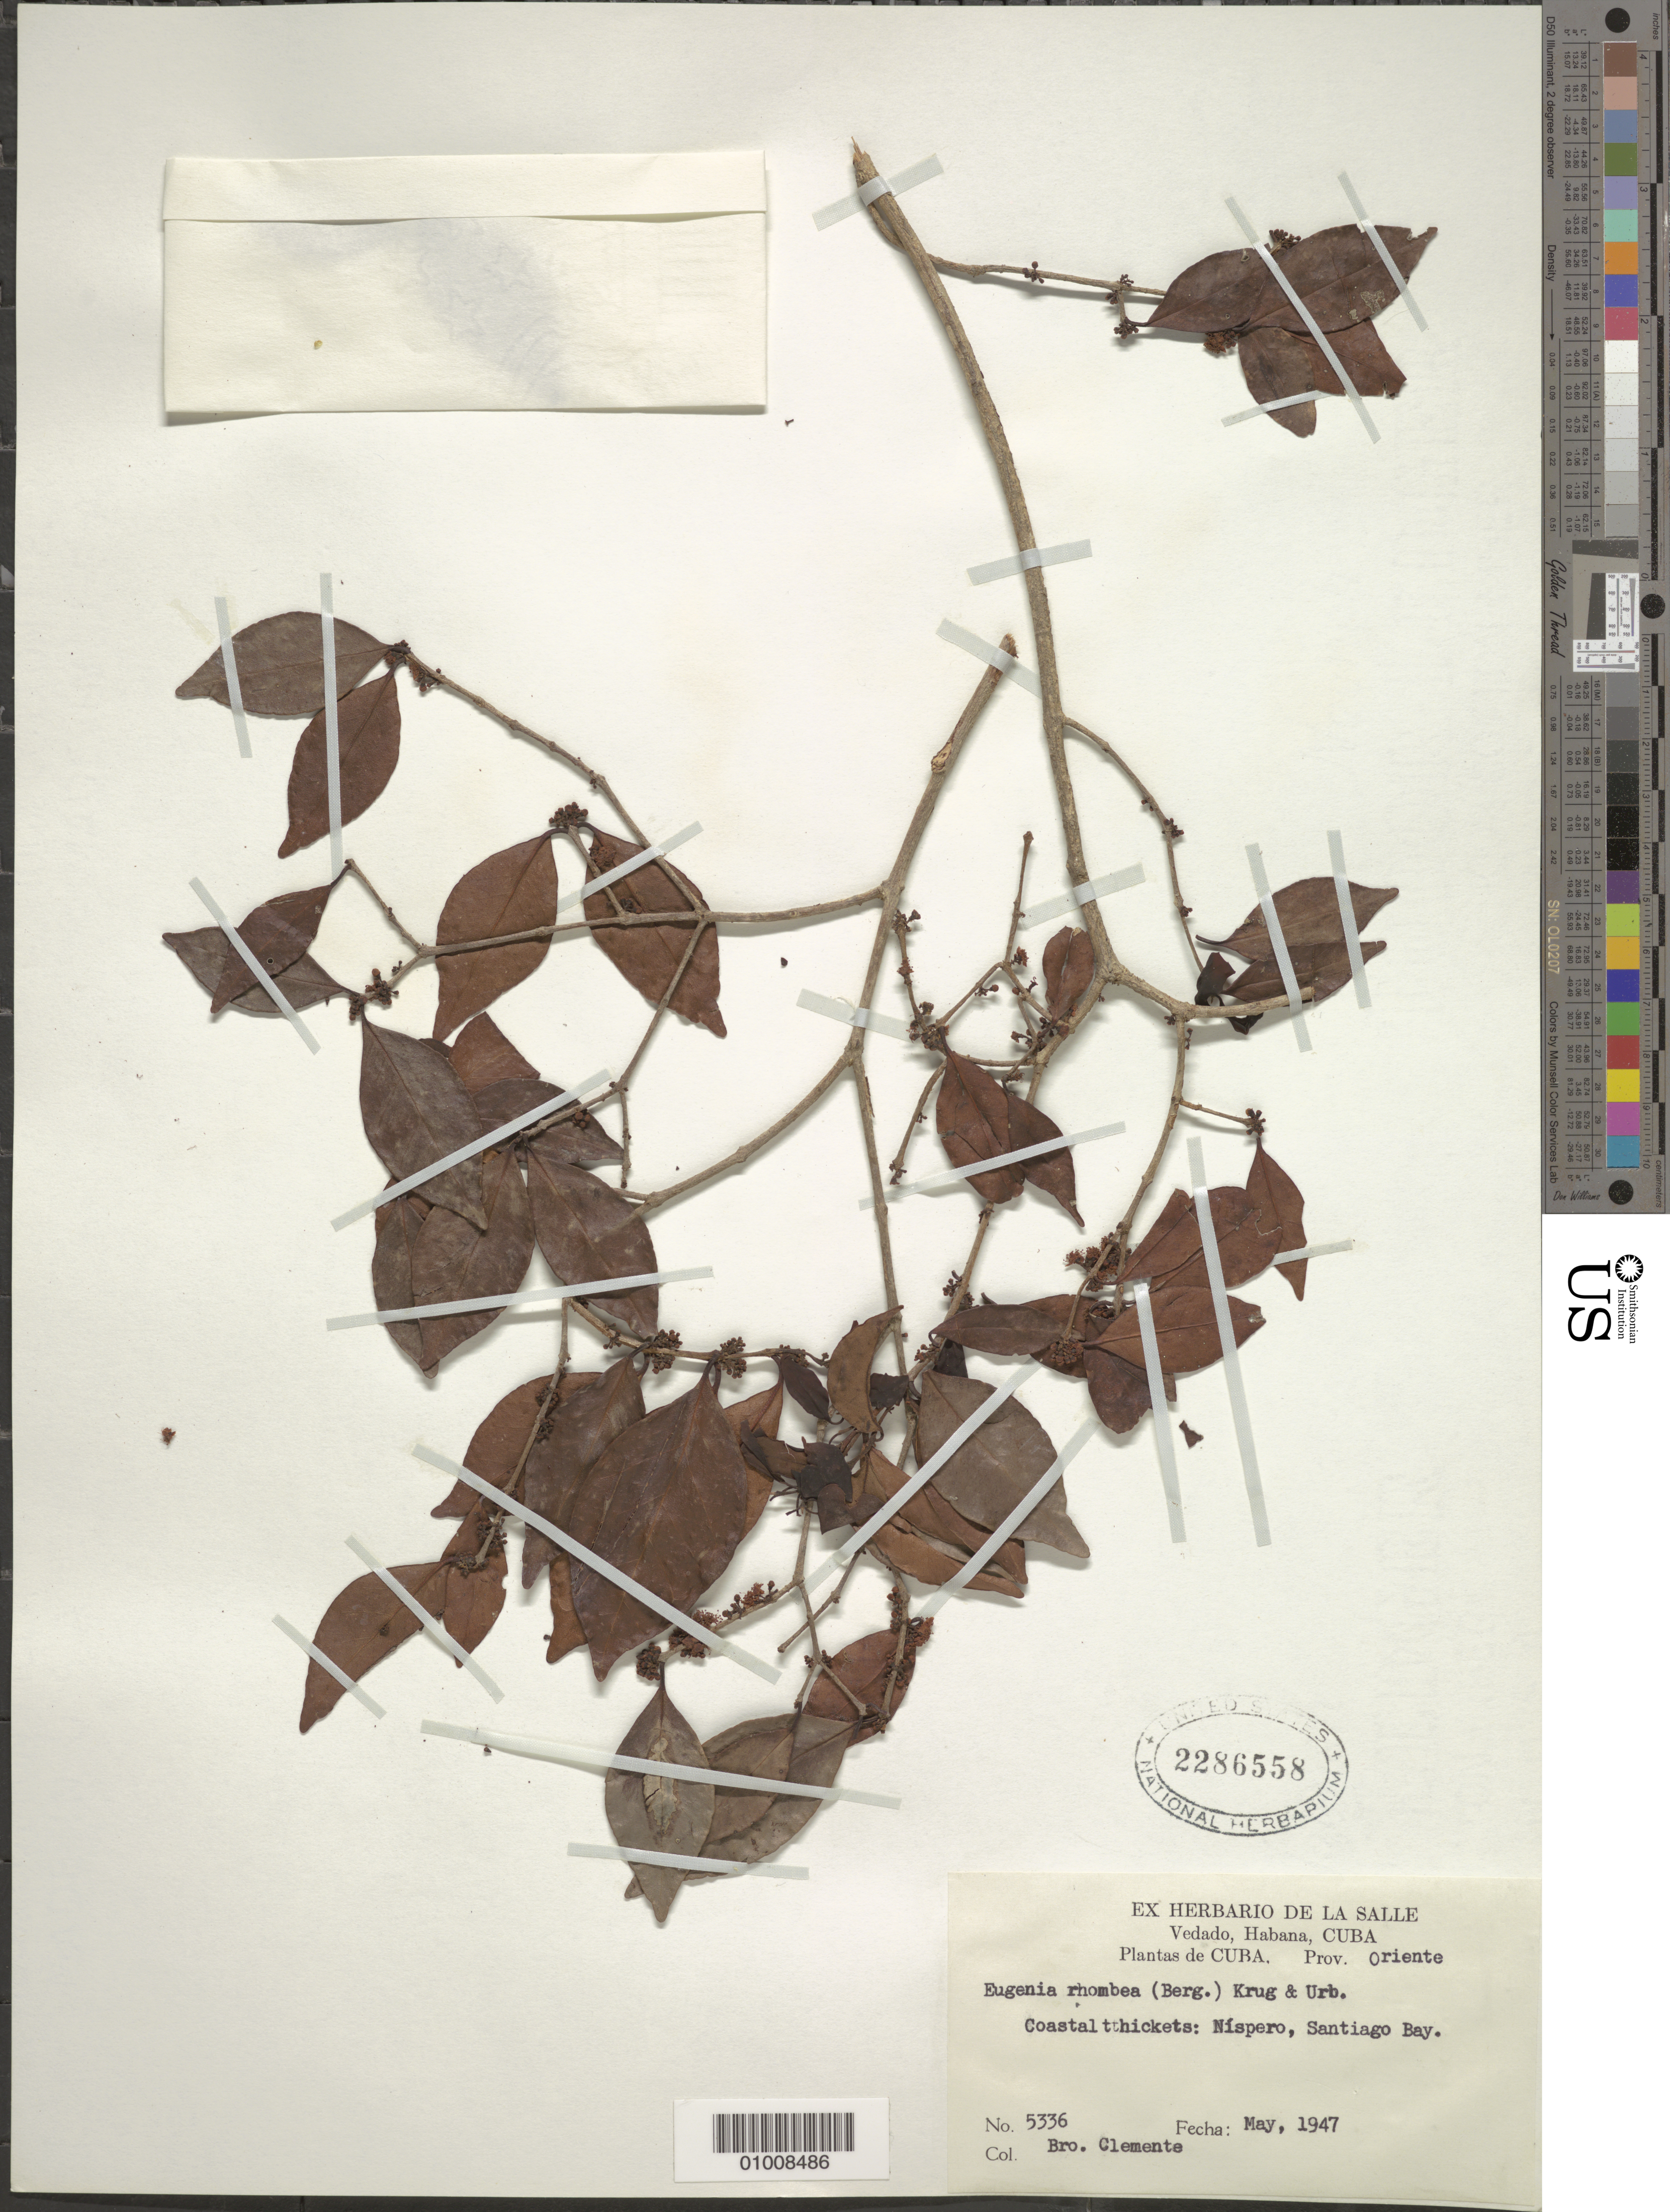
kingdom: Plantae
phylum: Tracheophyta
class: Magnoliopsida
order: Myrtales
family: Myrtaceae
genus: Eugenia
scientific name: Eugenia rhombea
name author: (O. Berg) Krug & Urb.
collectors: Bro. Clemente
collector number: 5336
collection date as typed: May 1947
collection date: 1947-05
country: Cuba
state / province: Santiago de Cuba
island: Cuba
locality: Níspero, Santiago Bay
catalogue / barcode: US 2286558